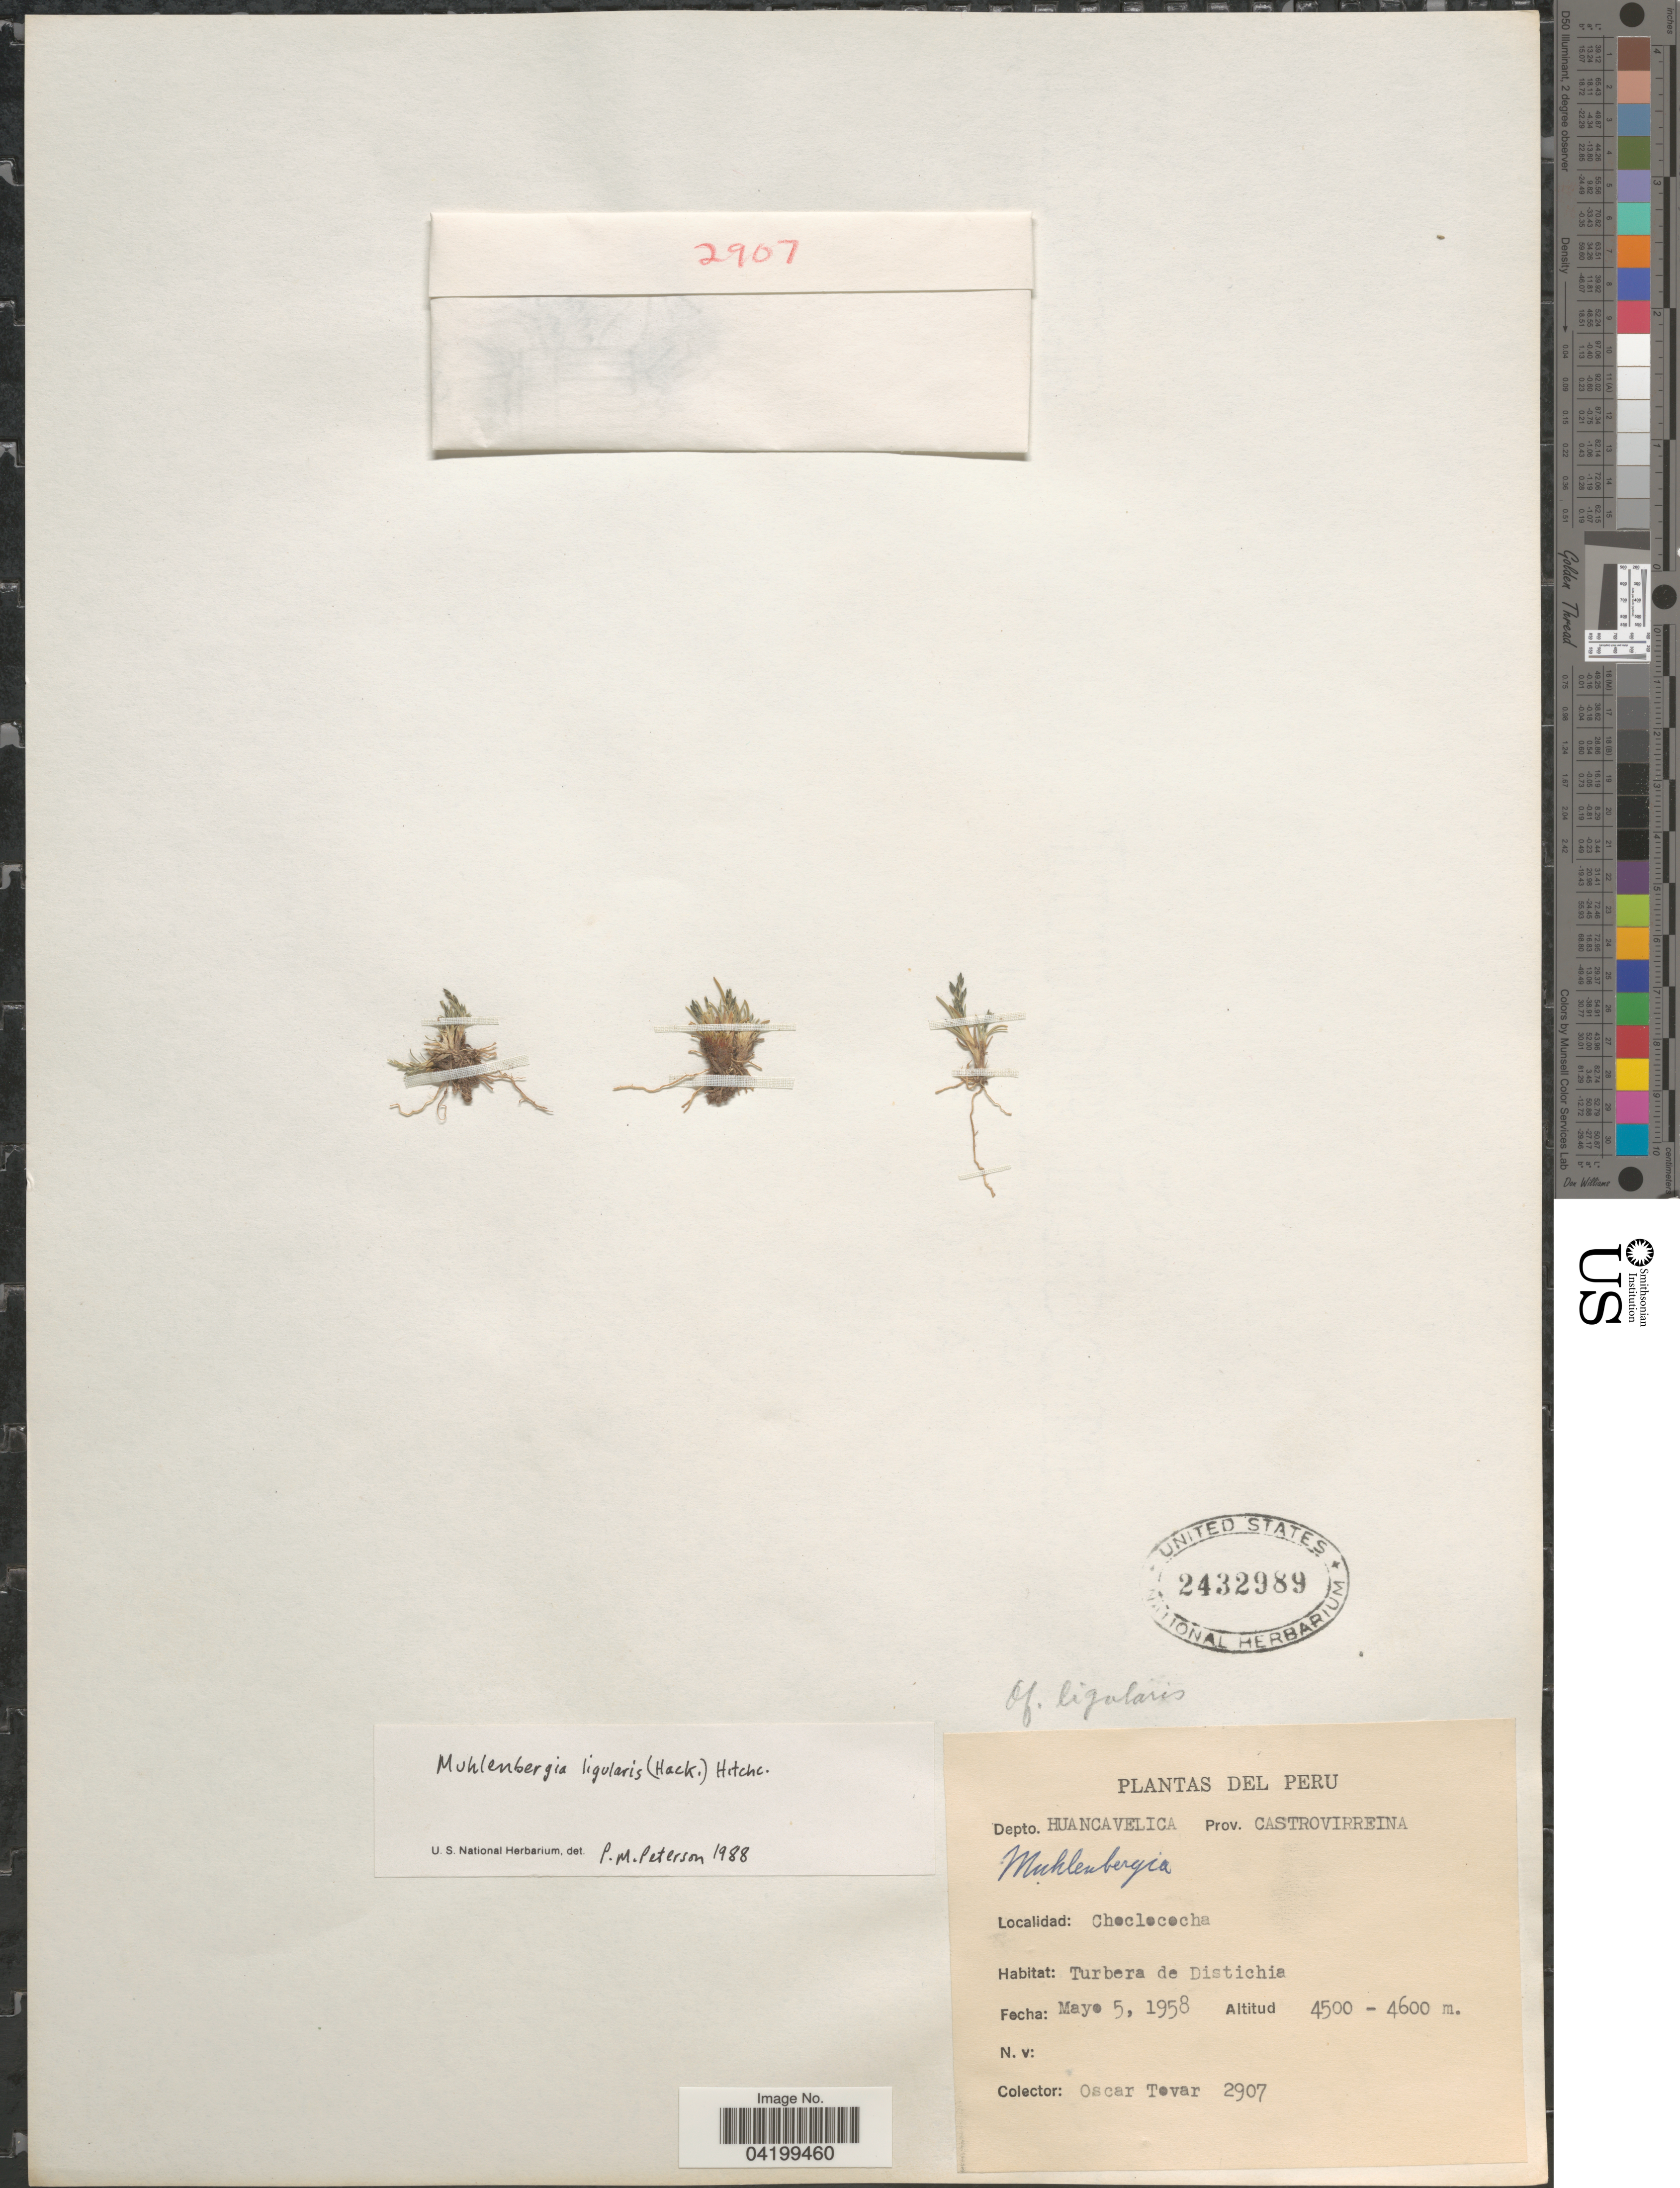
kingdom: Plantae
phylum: Tracheophyta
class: Liliopsida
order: Poales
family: Poaceae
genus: Muhlenbergia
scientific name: Muhlenbergia ligularis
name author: (Hack.) Hitchc.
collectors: Ó. Tovar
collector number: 2907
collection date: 1958-05-05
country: Peru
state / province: Huancavelica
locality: Depto. Huancavelica. Prov. Castrovirreina. Choclococha. Turbera de Distichia.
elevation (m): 4500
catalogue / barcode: US 2432989